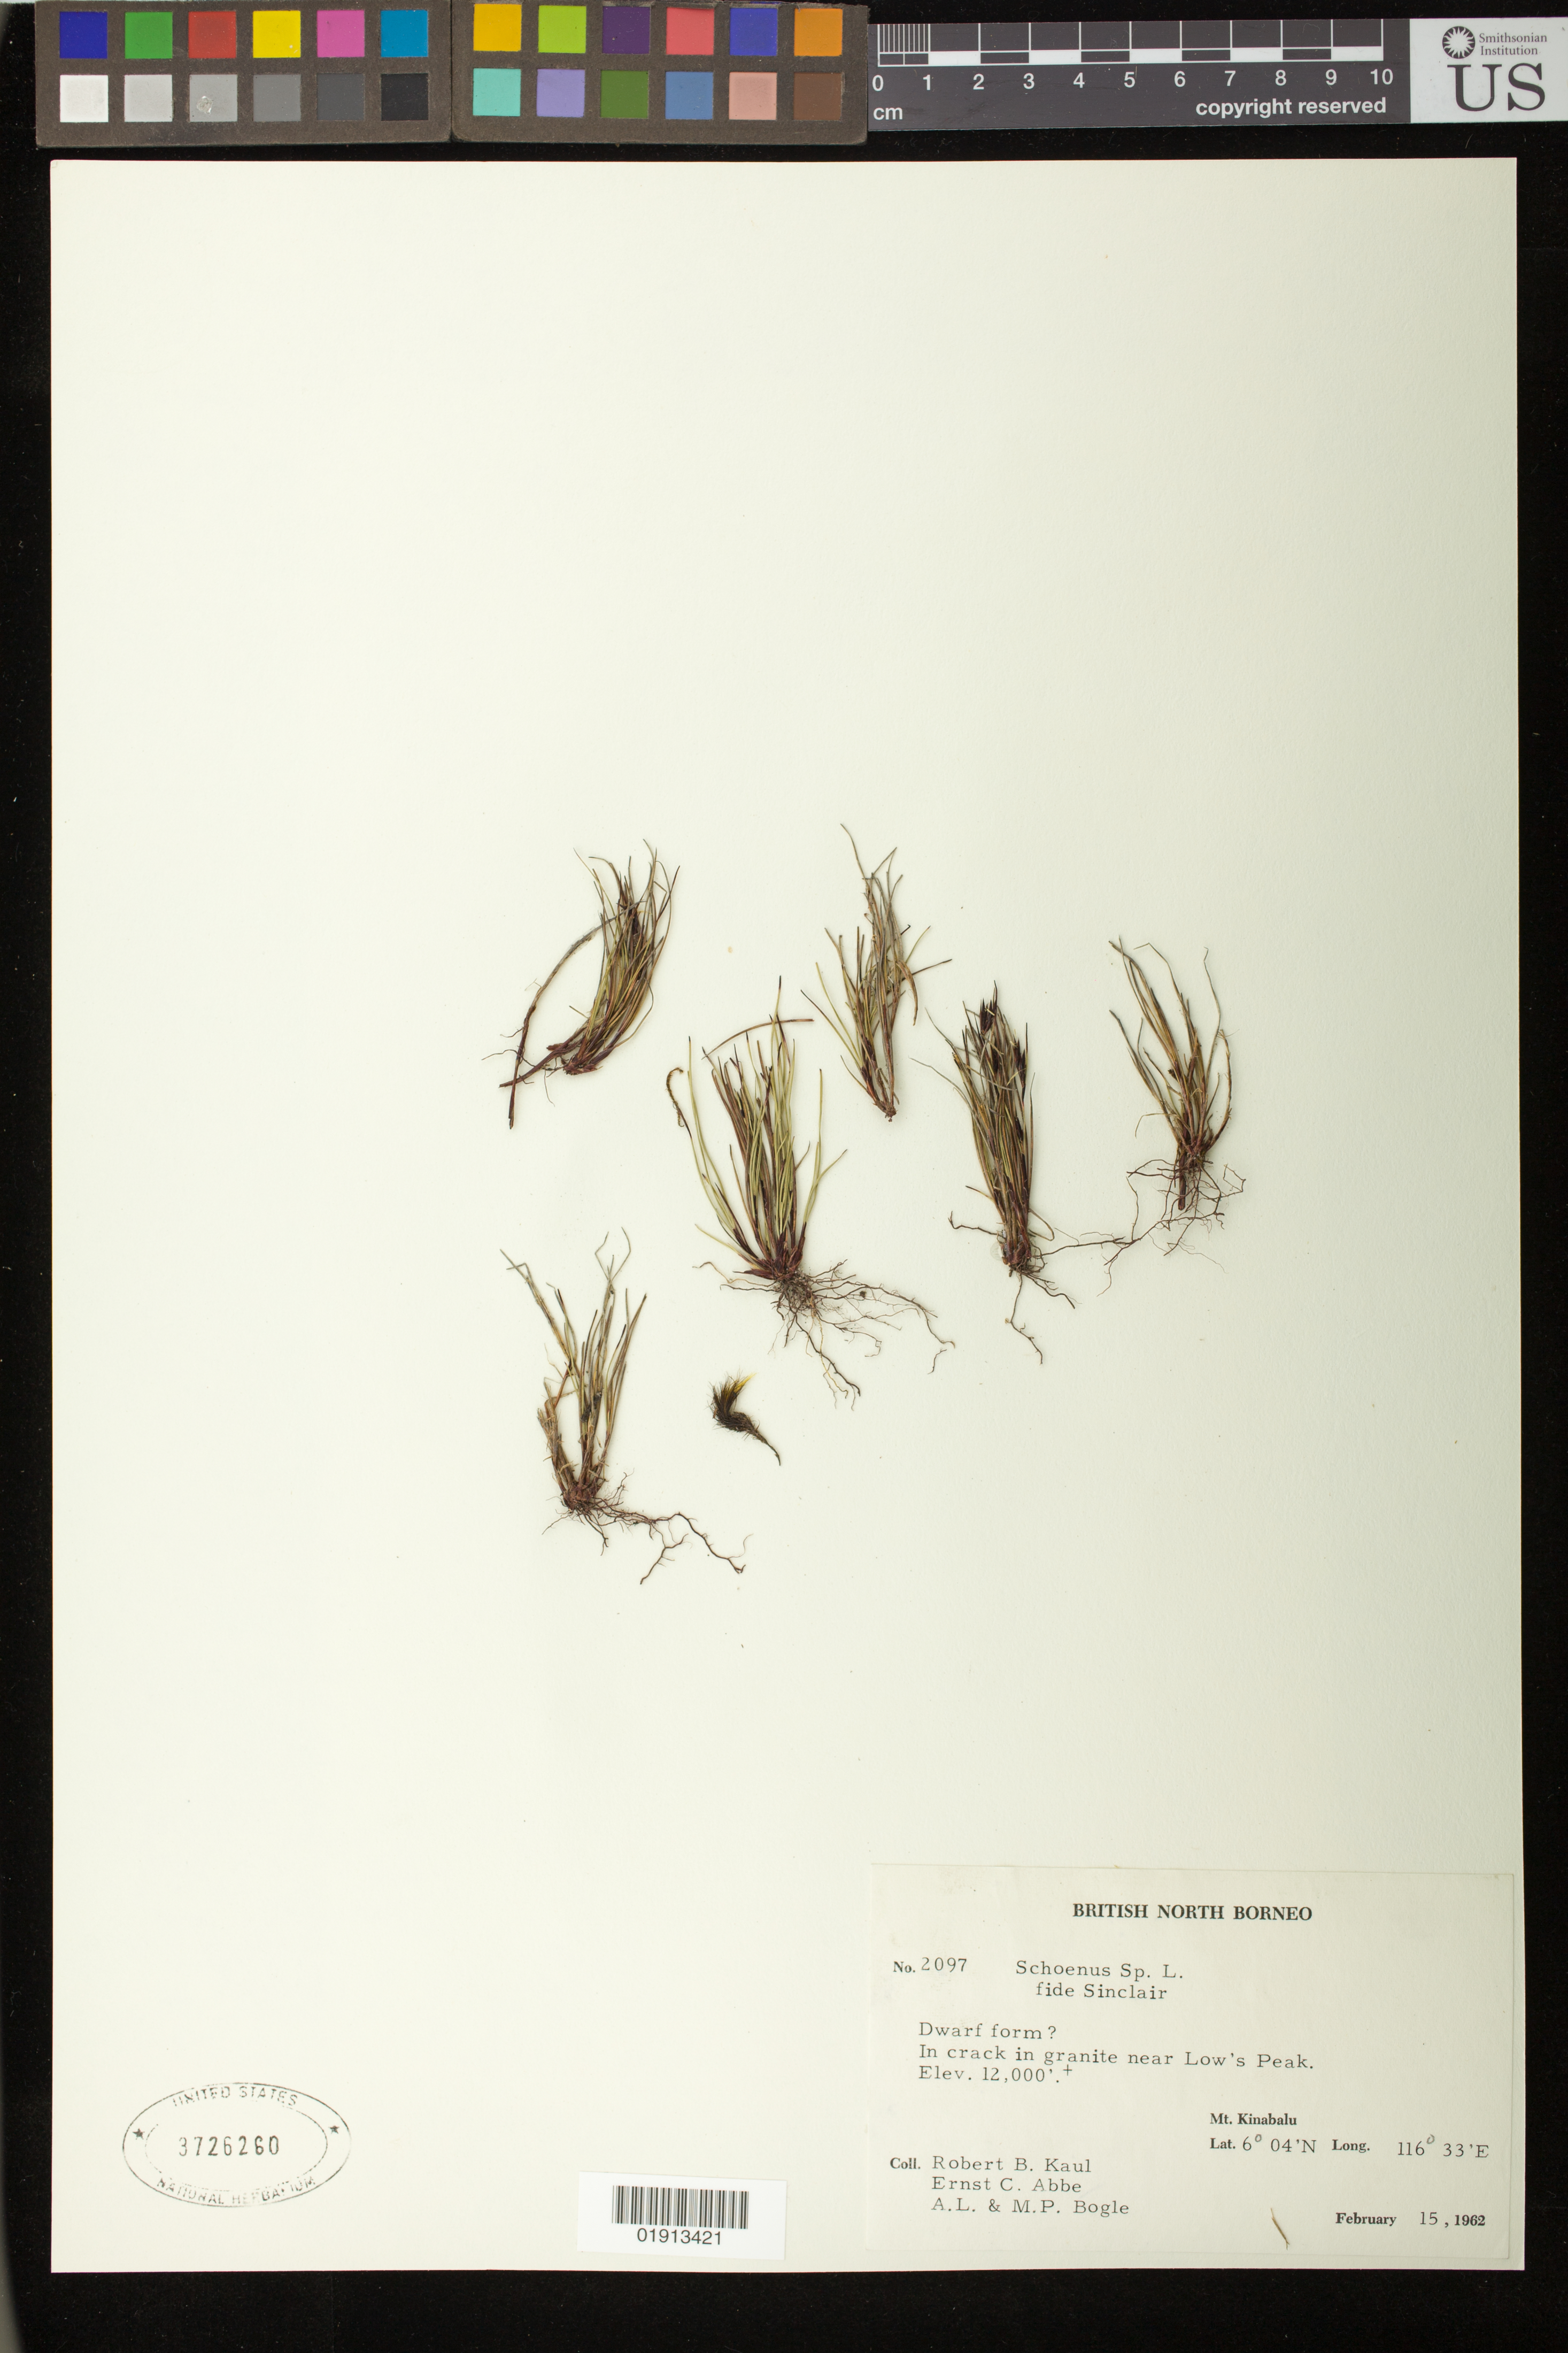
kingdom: Plantae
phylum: Tracheophyta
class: Liliopsida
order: Poales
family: Cyperaceae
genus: Schoenus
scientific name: Schoenus curvulus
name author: F. Muell.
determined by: Strong, Mark T., (BOT), Smithsonian Institution - National Museum of Natural History (UNITED STATES)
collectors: R. Kaul, E. C. Abbe, Bogle, A.L. & M. Bogle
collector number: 2097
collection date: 1962-02-15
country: Malaysia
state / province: Sabah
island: Borneo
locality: British North Borneo. near Low's Peak. Mt. Kinabalu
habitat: In crack in granite.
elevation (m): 3658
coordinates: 6 04 N, 116 33 E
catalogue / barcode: US 3726260